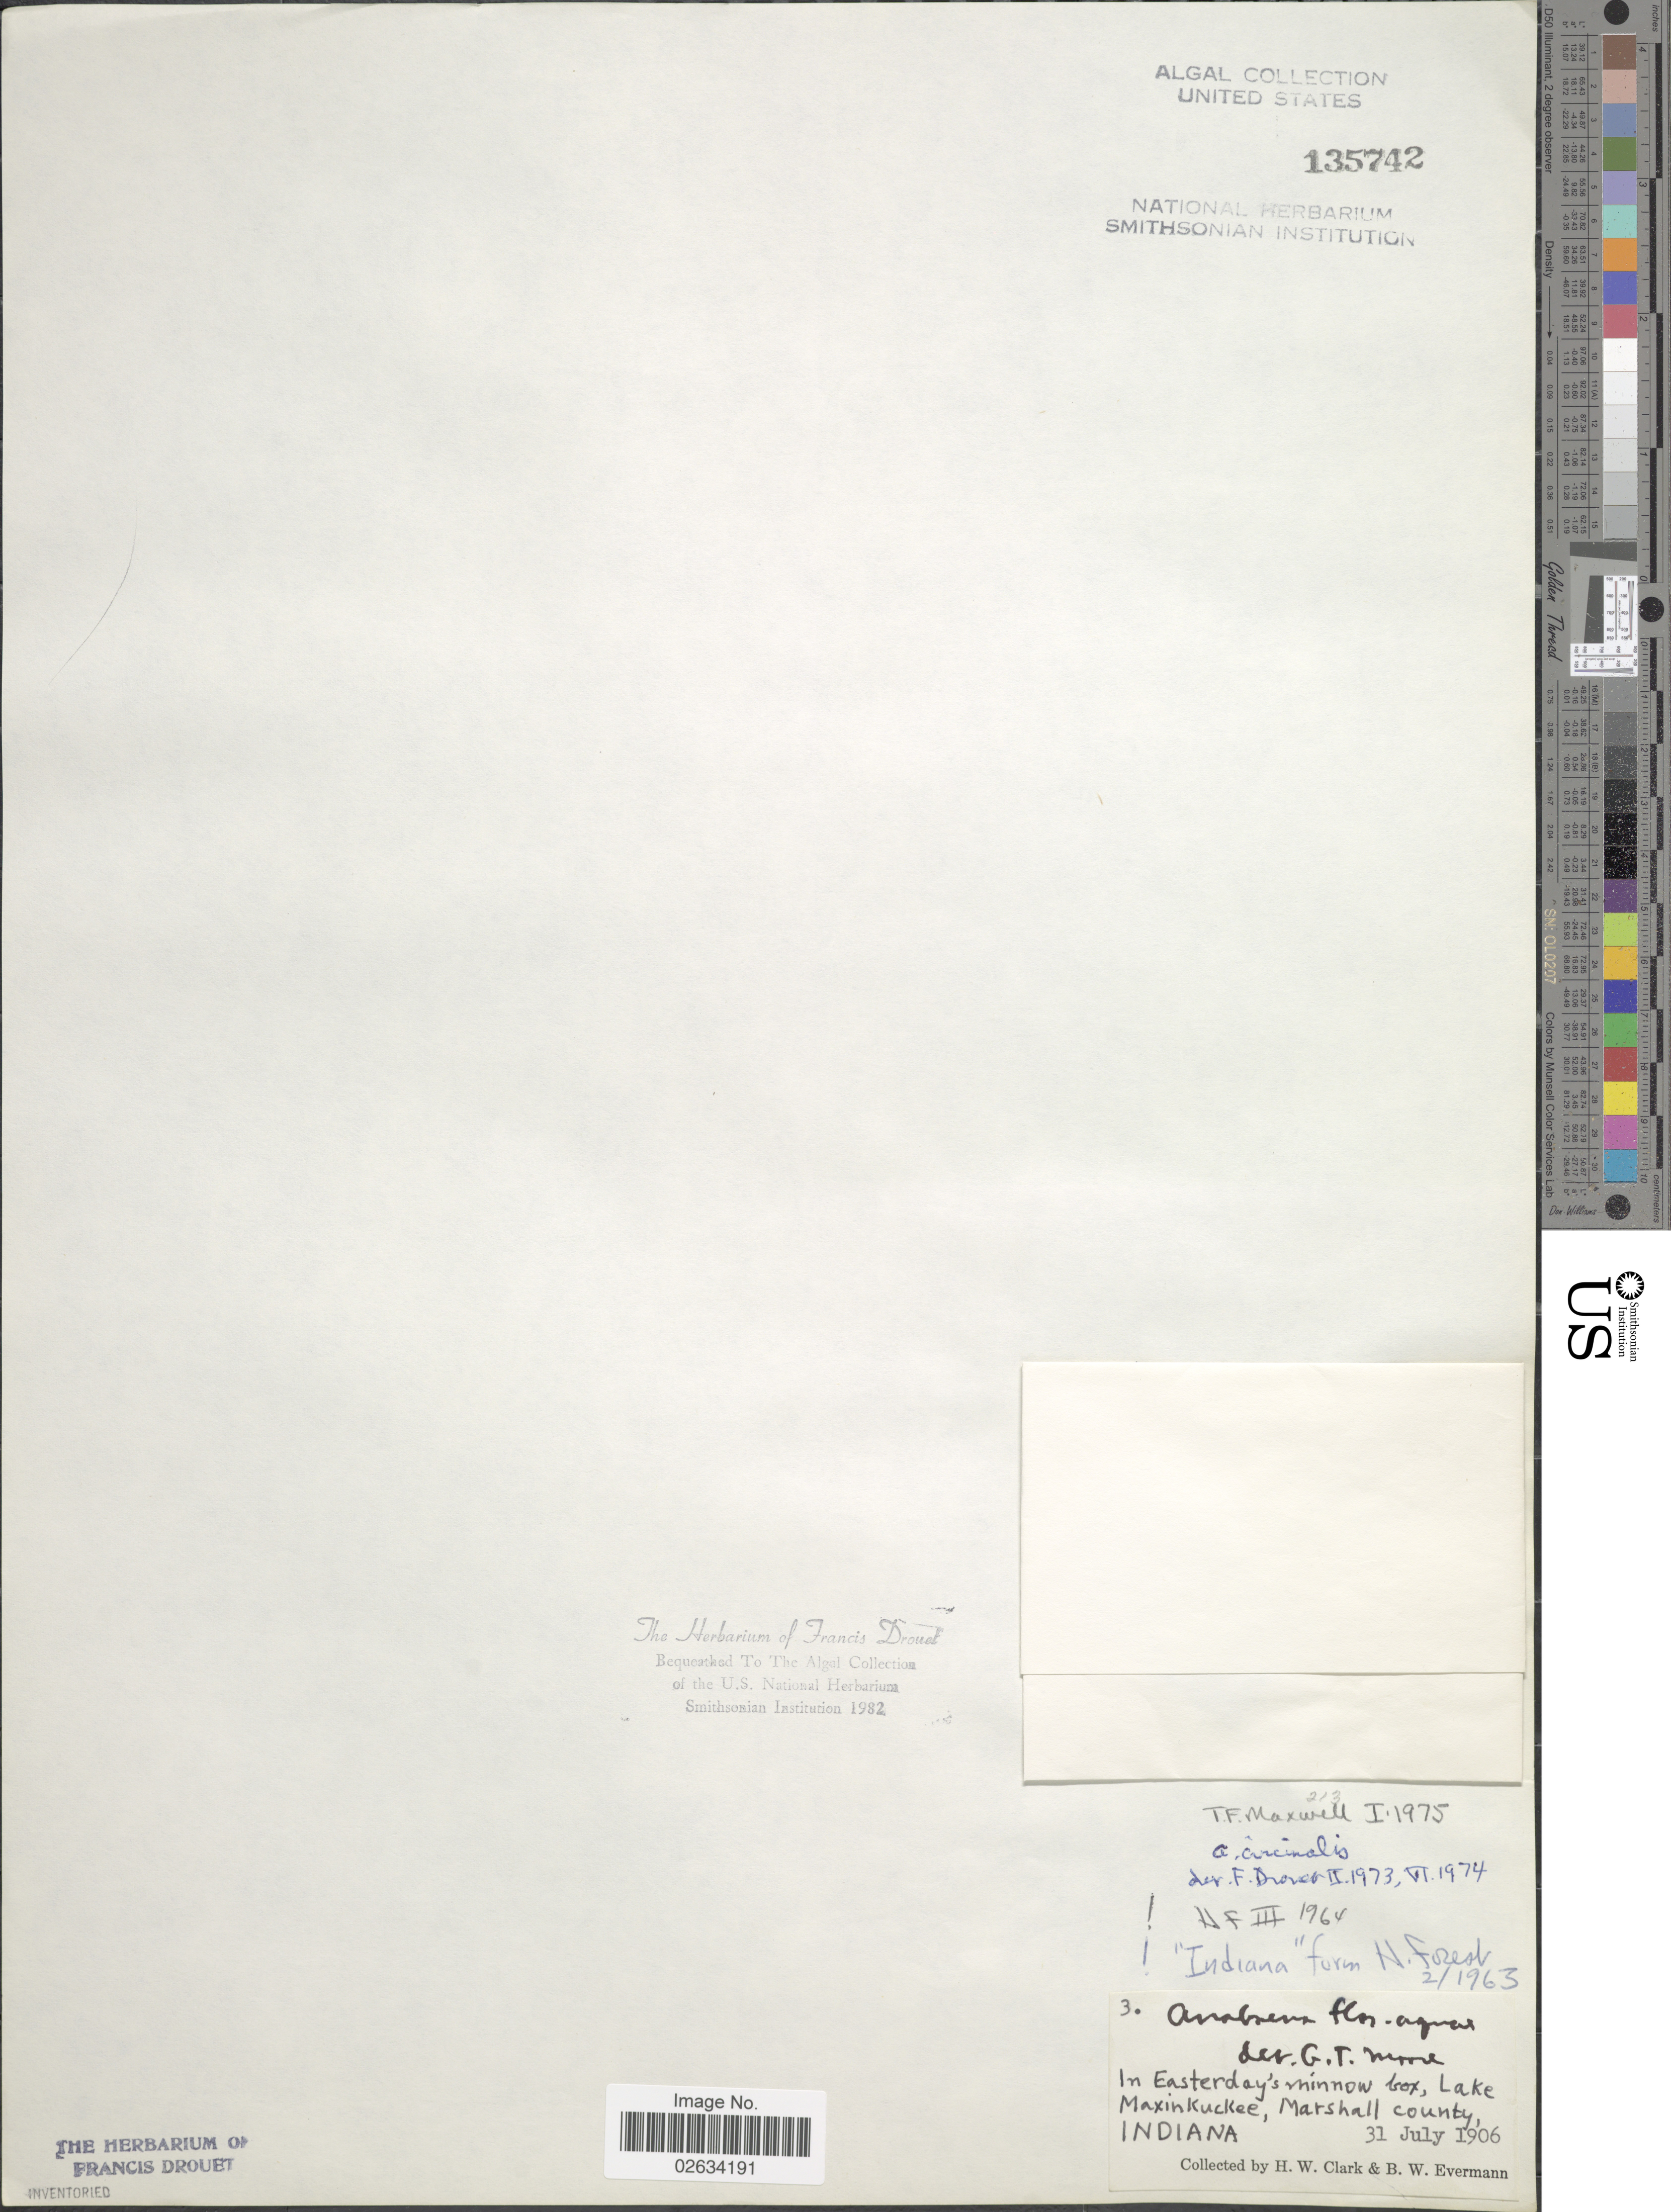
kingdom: Bacteria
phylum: Cyanobacteria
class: Cyanobacteriia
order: Cyanobacteriales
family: Nostocaceae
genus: Nostoc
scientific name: Nostoc commune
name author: Vaucher ex Bornet & Flahault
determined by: Drouet, F. E.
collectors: H. W. Clark & B. W. Evermann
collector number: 3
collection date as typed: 31 Jul 1906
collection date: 1906-07-31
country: United States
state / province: Indiana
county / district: Marshall County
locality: Lake Maxinkuckee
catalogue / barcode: US 135742